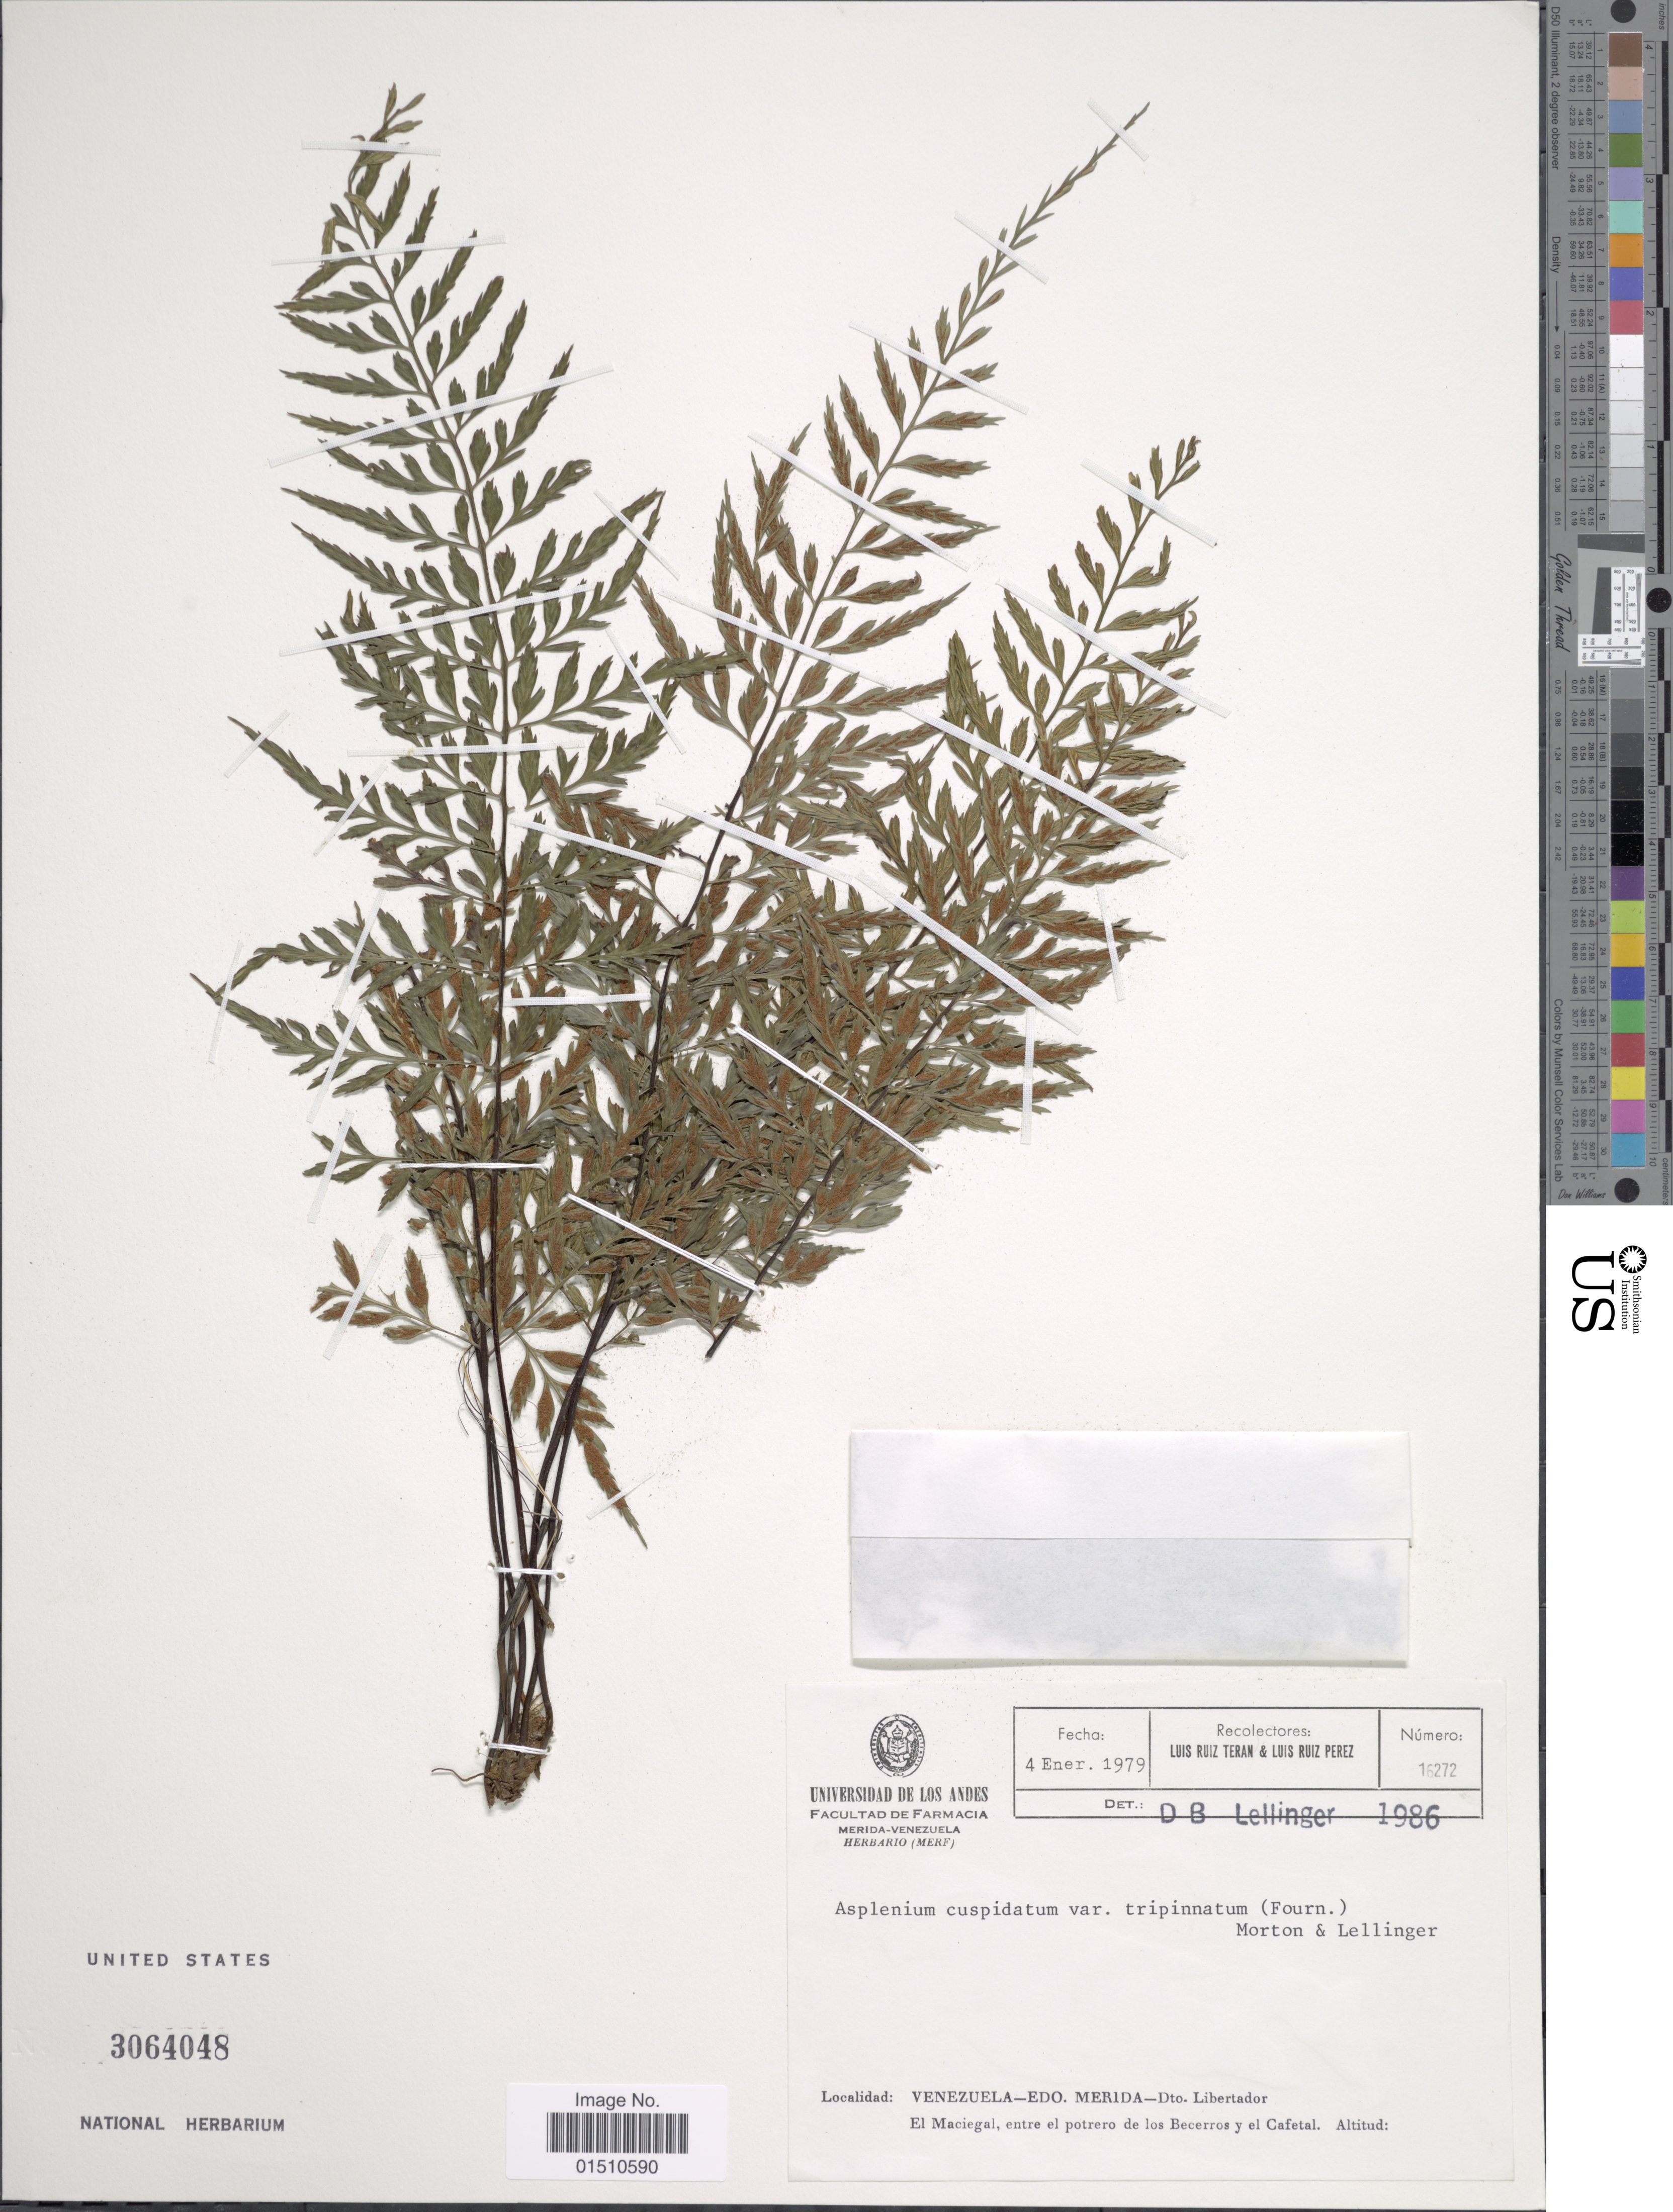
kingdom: Plantae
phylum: Tracheophyta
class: Polypodiopsida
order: Polypodiales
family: Aspleniaceae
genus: Asplenium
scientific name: Asplenium cuspidatum var. tripinnatum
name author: (E. Fourn.) C.V. Morton & Lellinger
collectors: L. E. Ruíz-Terán & L. Ruiz-Perez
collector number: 16272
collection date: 1979-01-04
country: Venezuela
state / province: Mérida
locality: Venezuela, Edo, Merida-Dto. Libertador, El Maciegal, entre el potrero de los Becerros y el Cafetal.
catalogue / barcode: US 3064048